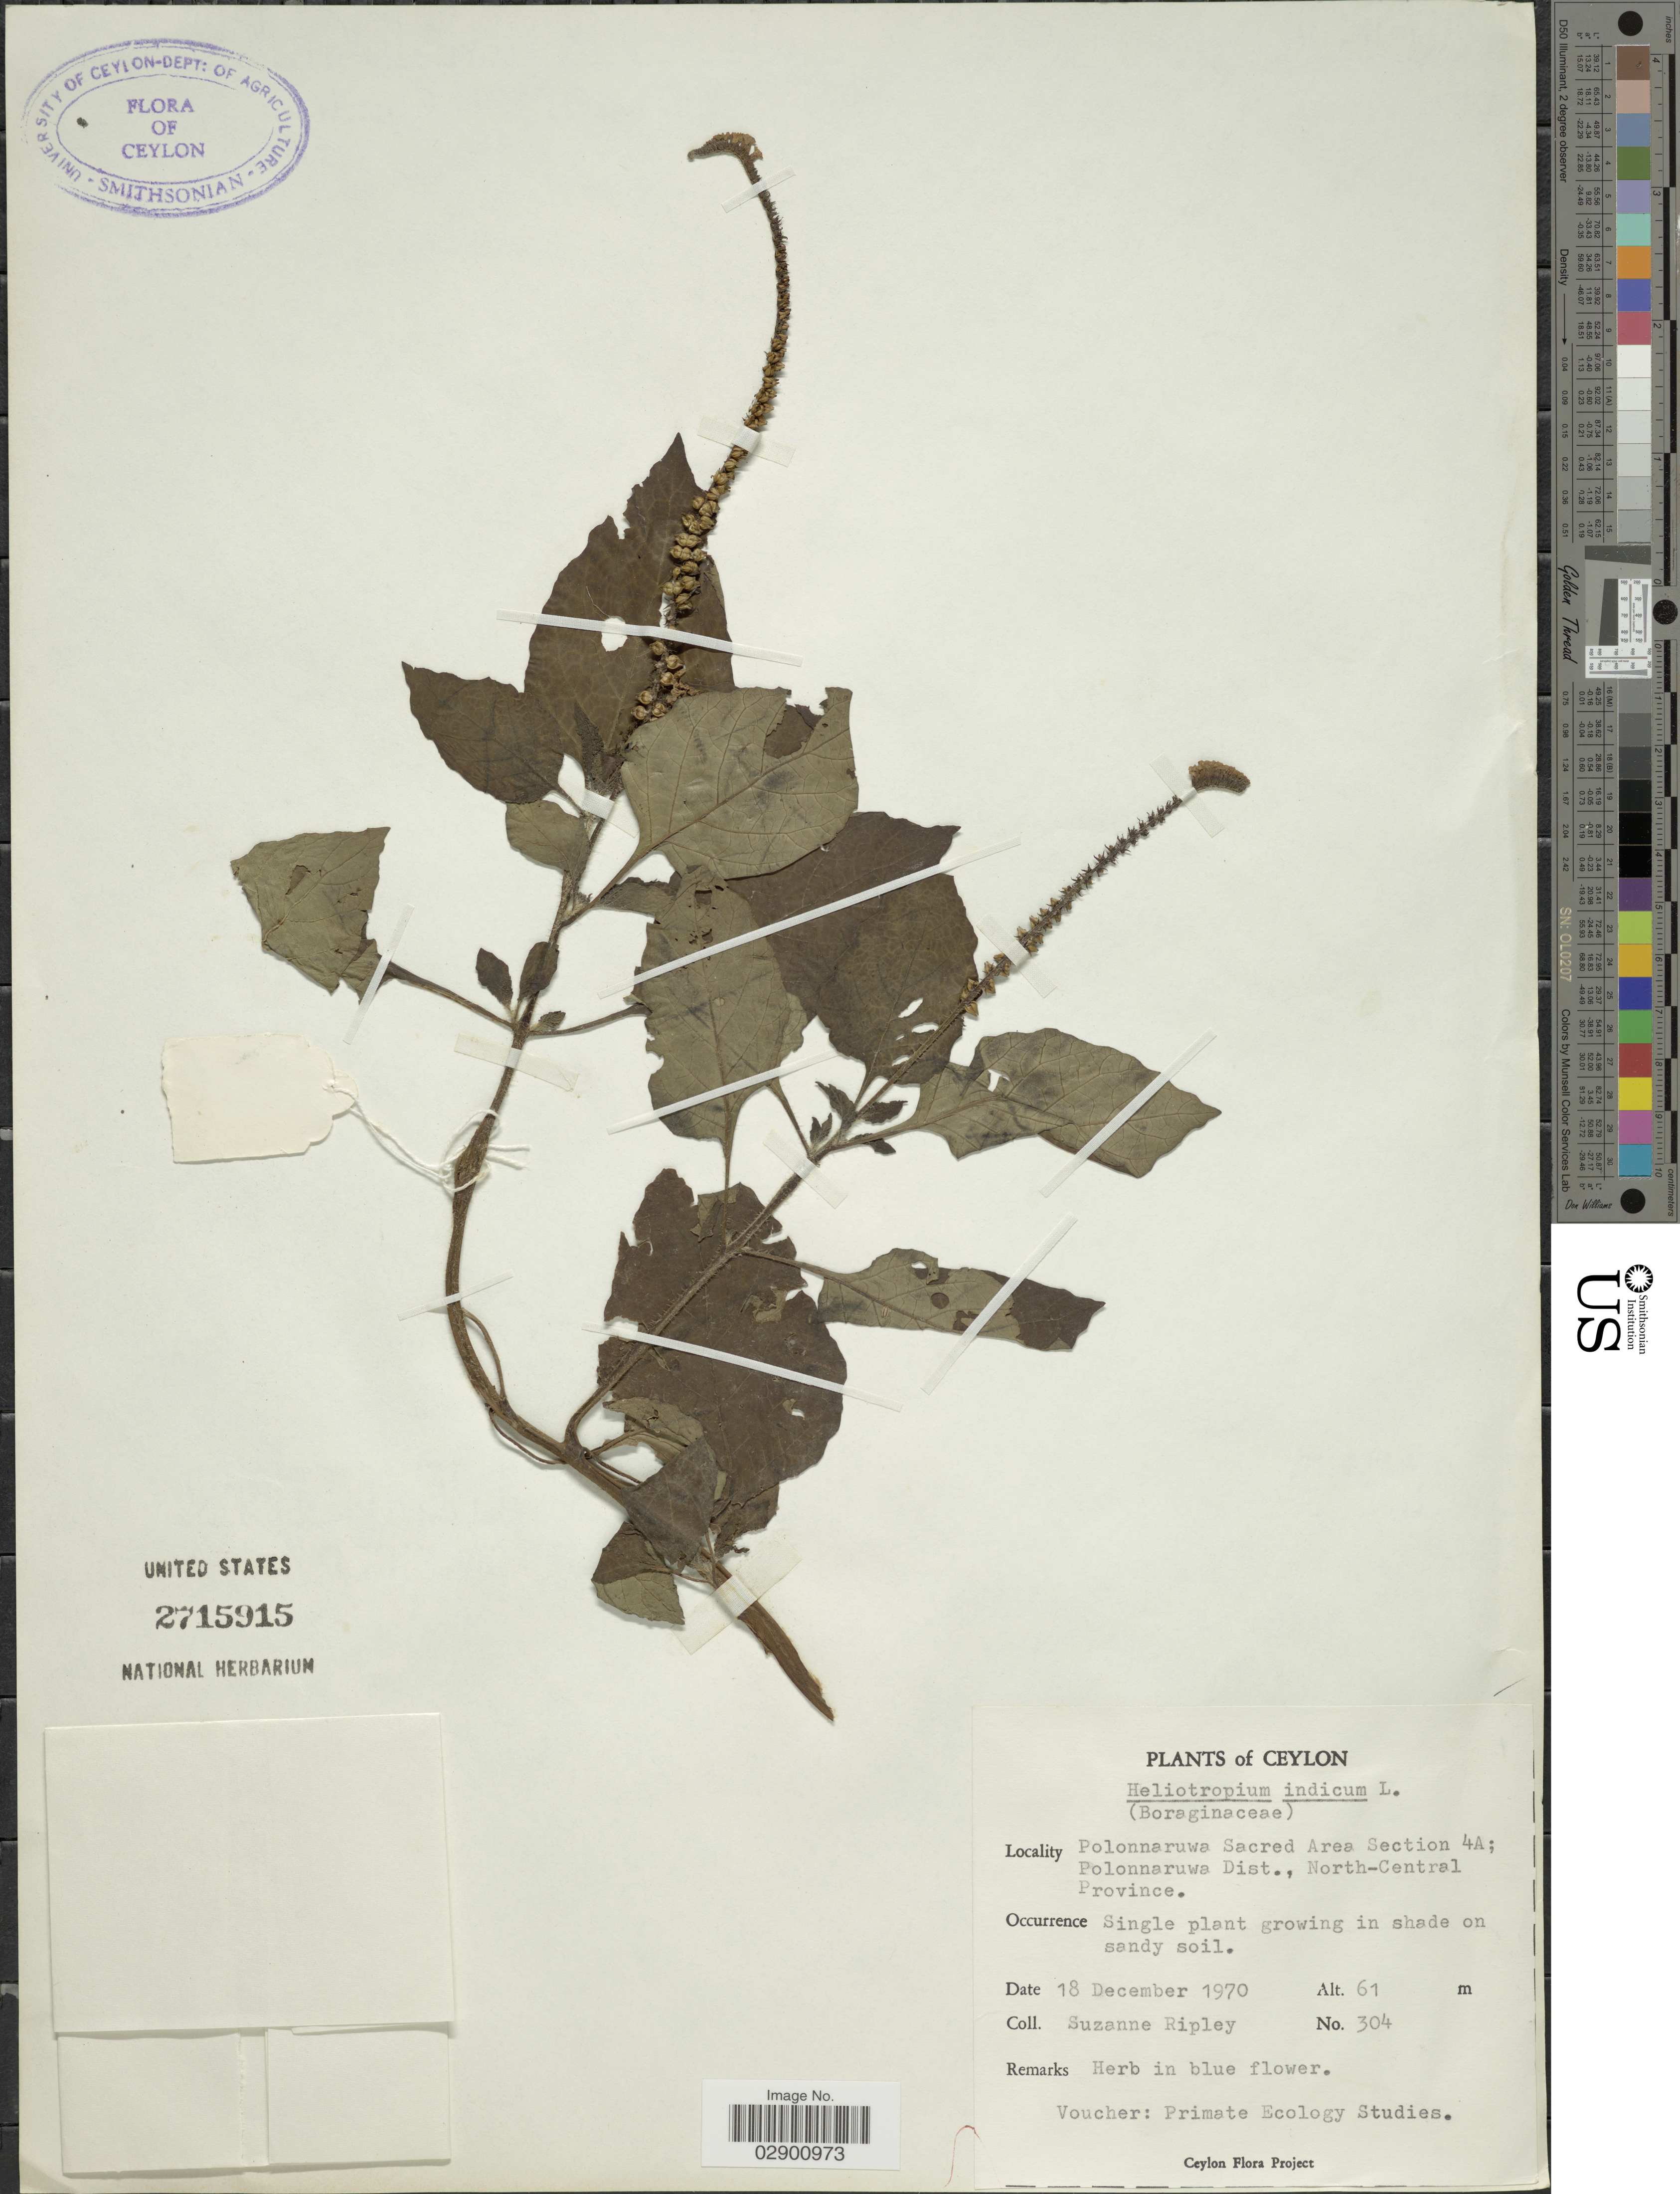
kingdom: Plantae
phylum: Tracheophyta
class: Magnoliopsida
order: Boraginales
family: Heliotropiaceae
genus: Heliotropium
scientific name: Heliotropium indicum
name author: L.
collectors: S. Ripley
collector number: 304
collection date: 1970-12-18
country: Sri Lanka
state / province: North Central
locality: Ceylon. Polonnaruwa Sacred Area Section 4A; Polonnaruwa Distr., North-Central Province.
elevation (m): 61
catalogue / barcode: US 2715915